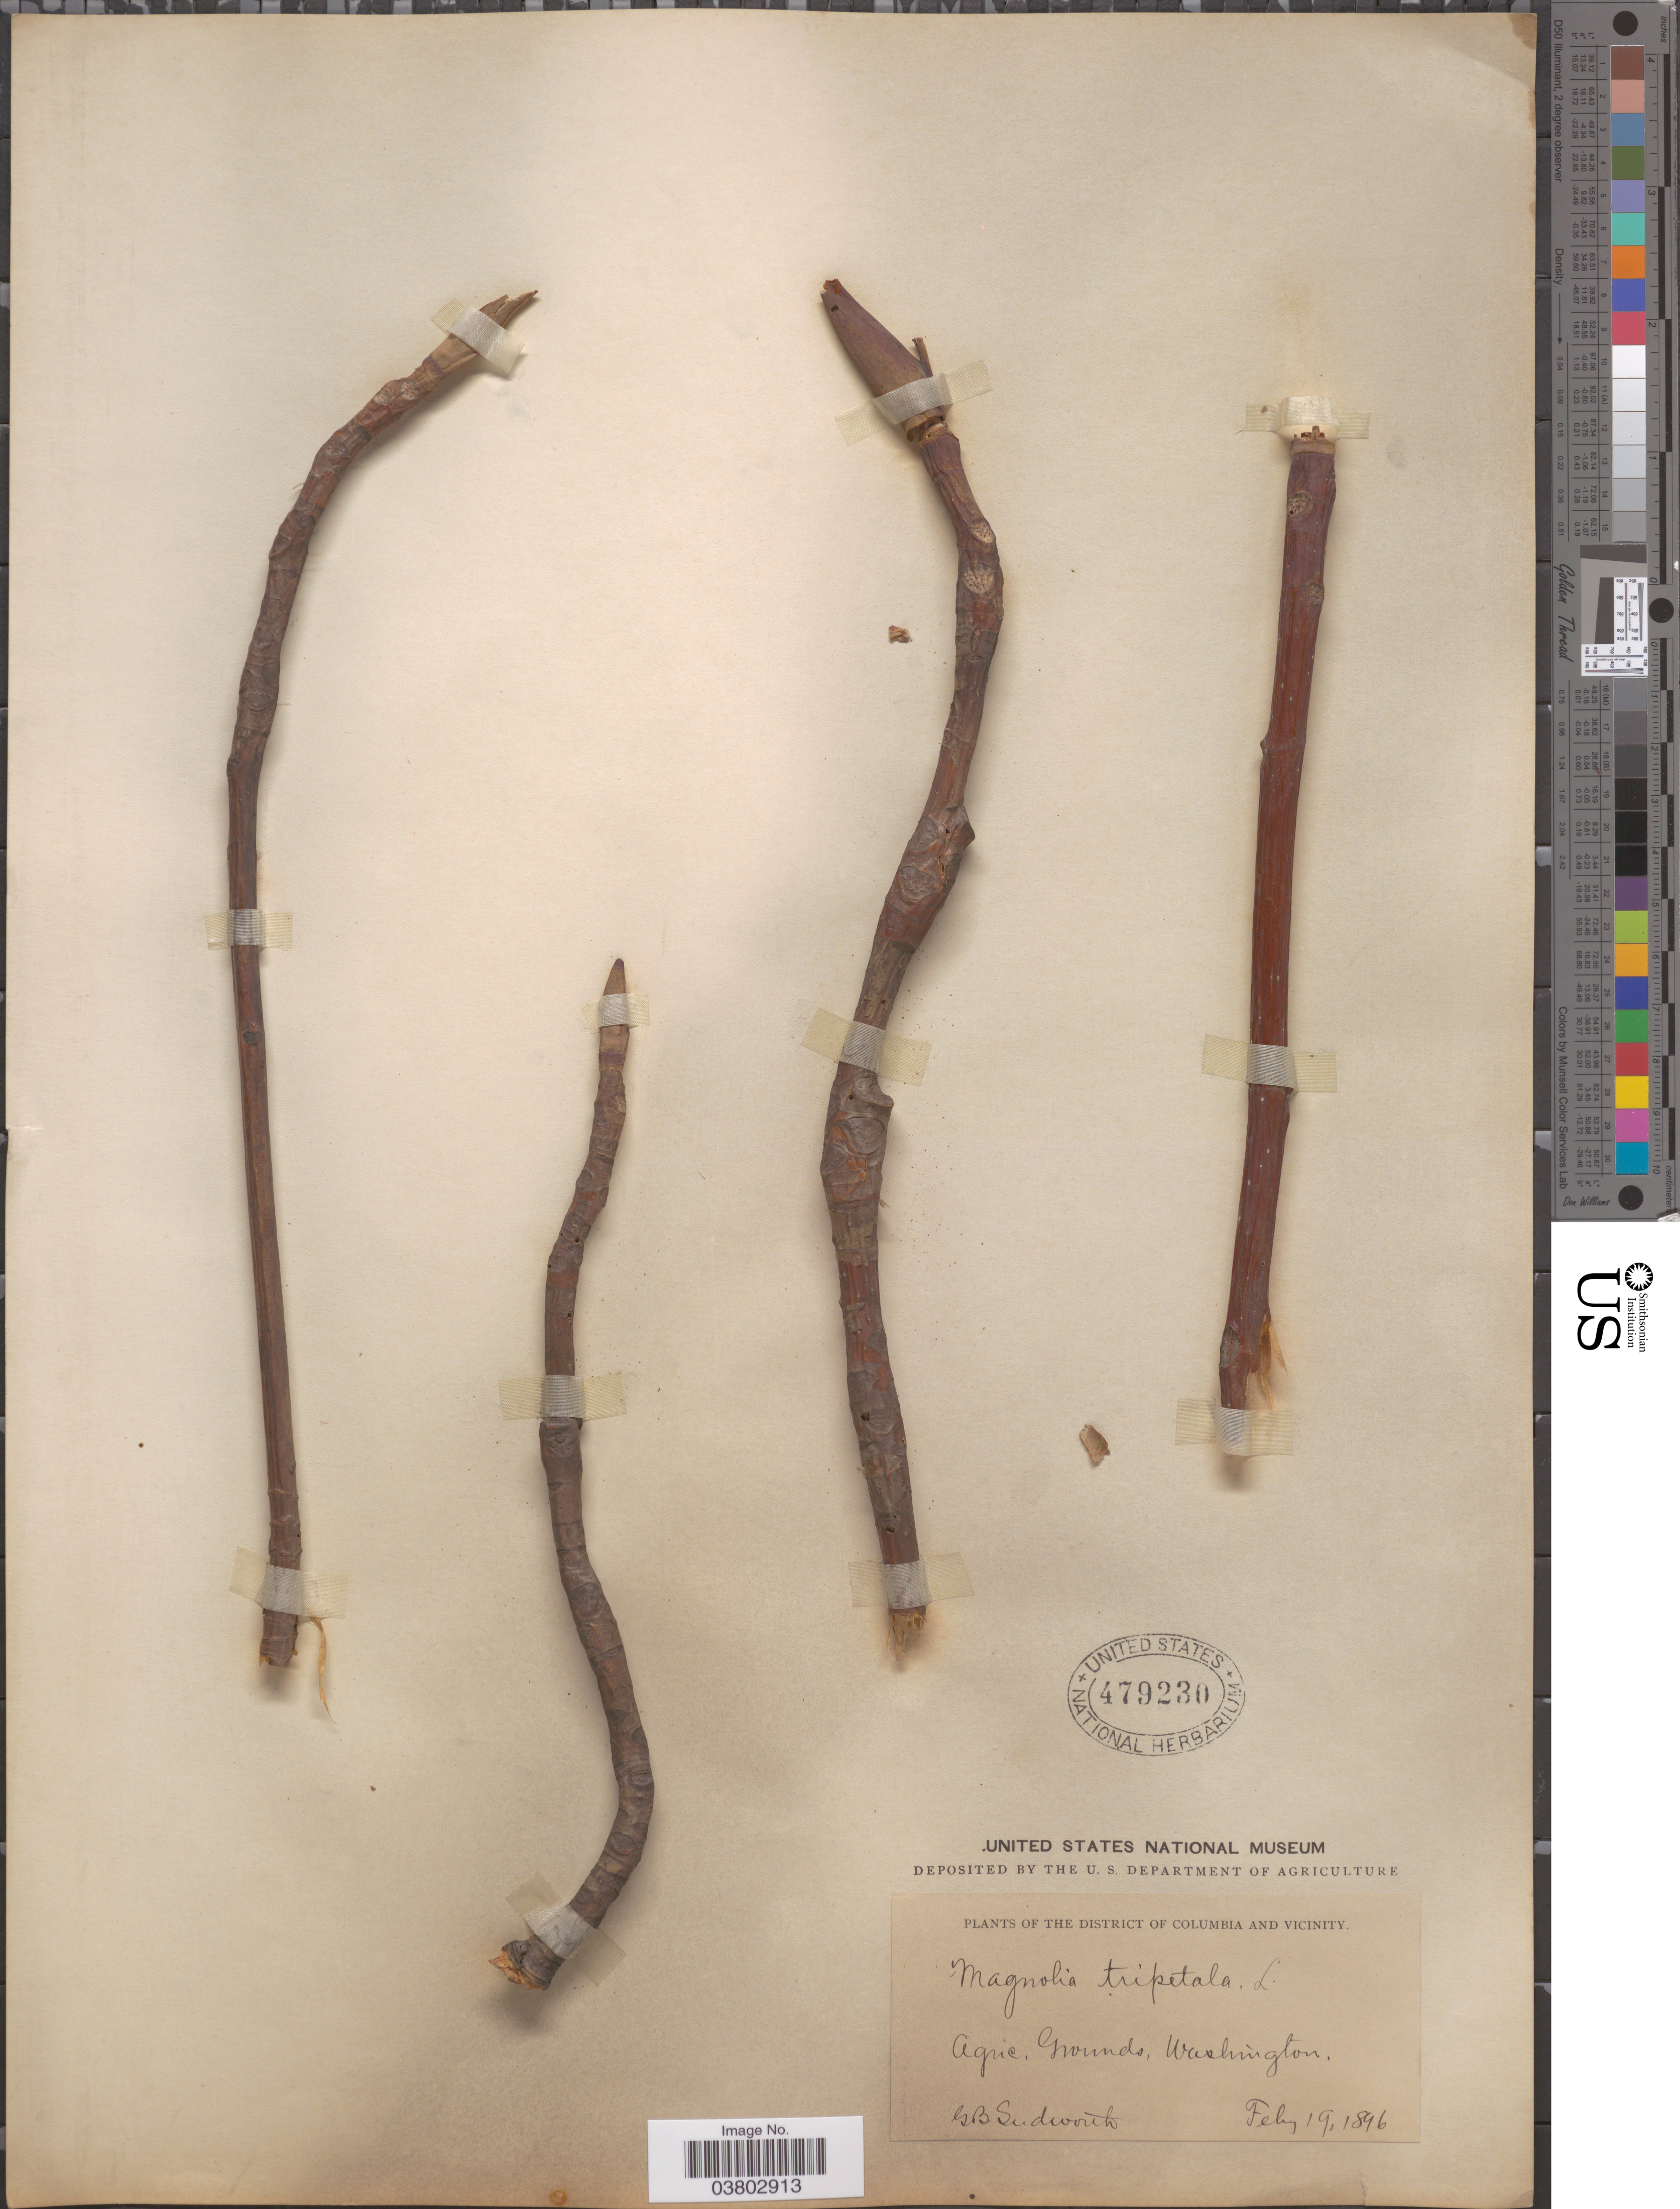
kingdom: Plantae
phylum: Tracheophyta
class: Magnoliopsida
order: Magnoliales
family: Magnoliaceae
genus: Magnolia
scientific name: Magnolia tripetala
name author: L.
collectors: G. B. Sudworth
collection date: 1896-02-19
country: United States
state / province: District of Columbia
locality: District of Columbia and vicinity. Agric. Grounds, Washington.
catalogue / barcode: US 479230